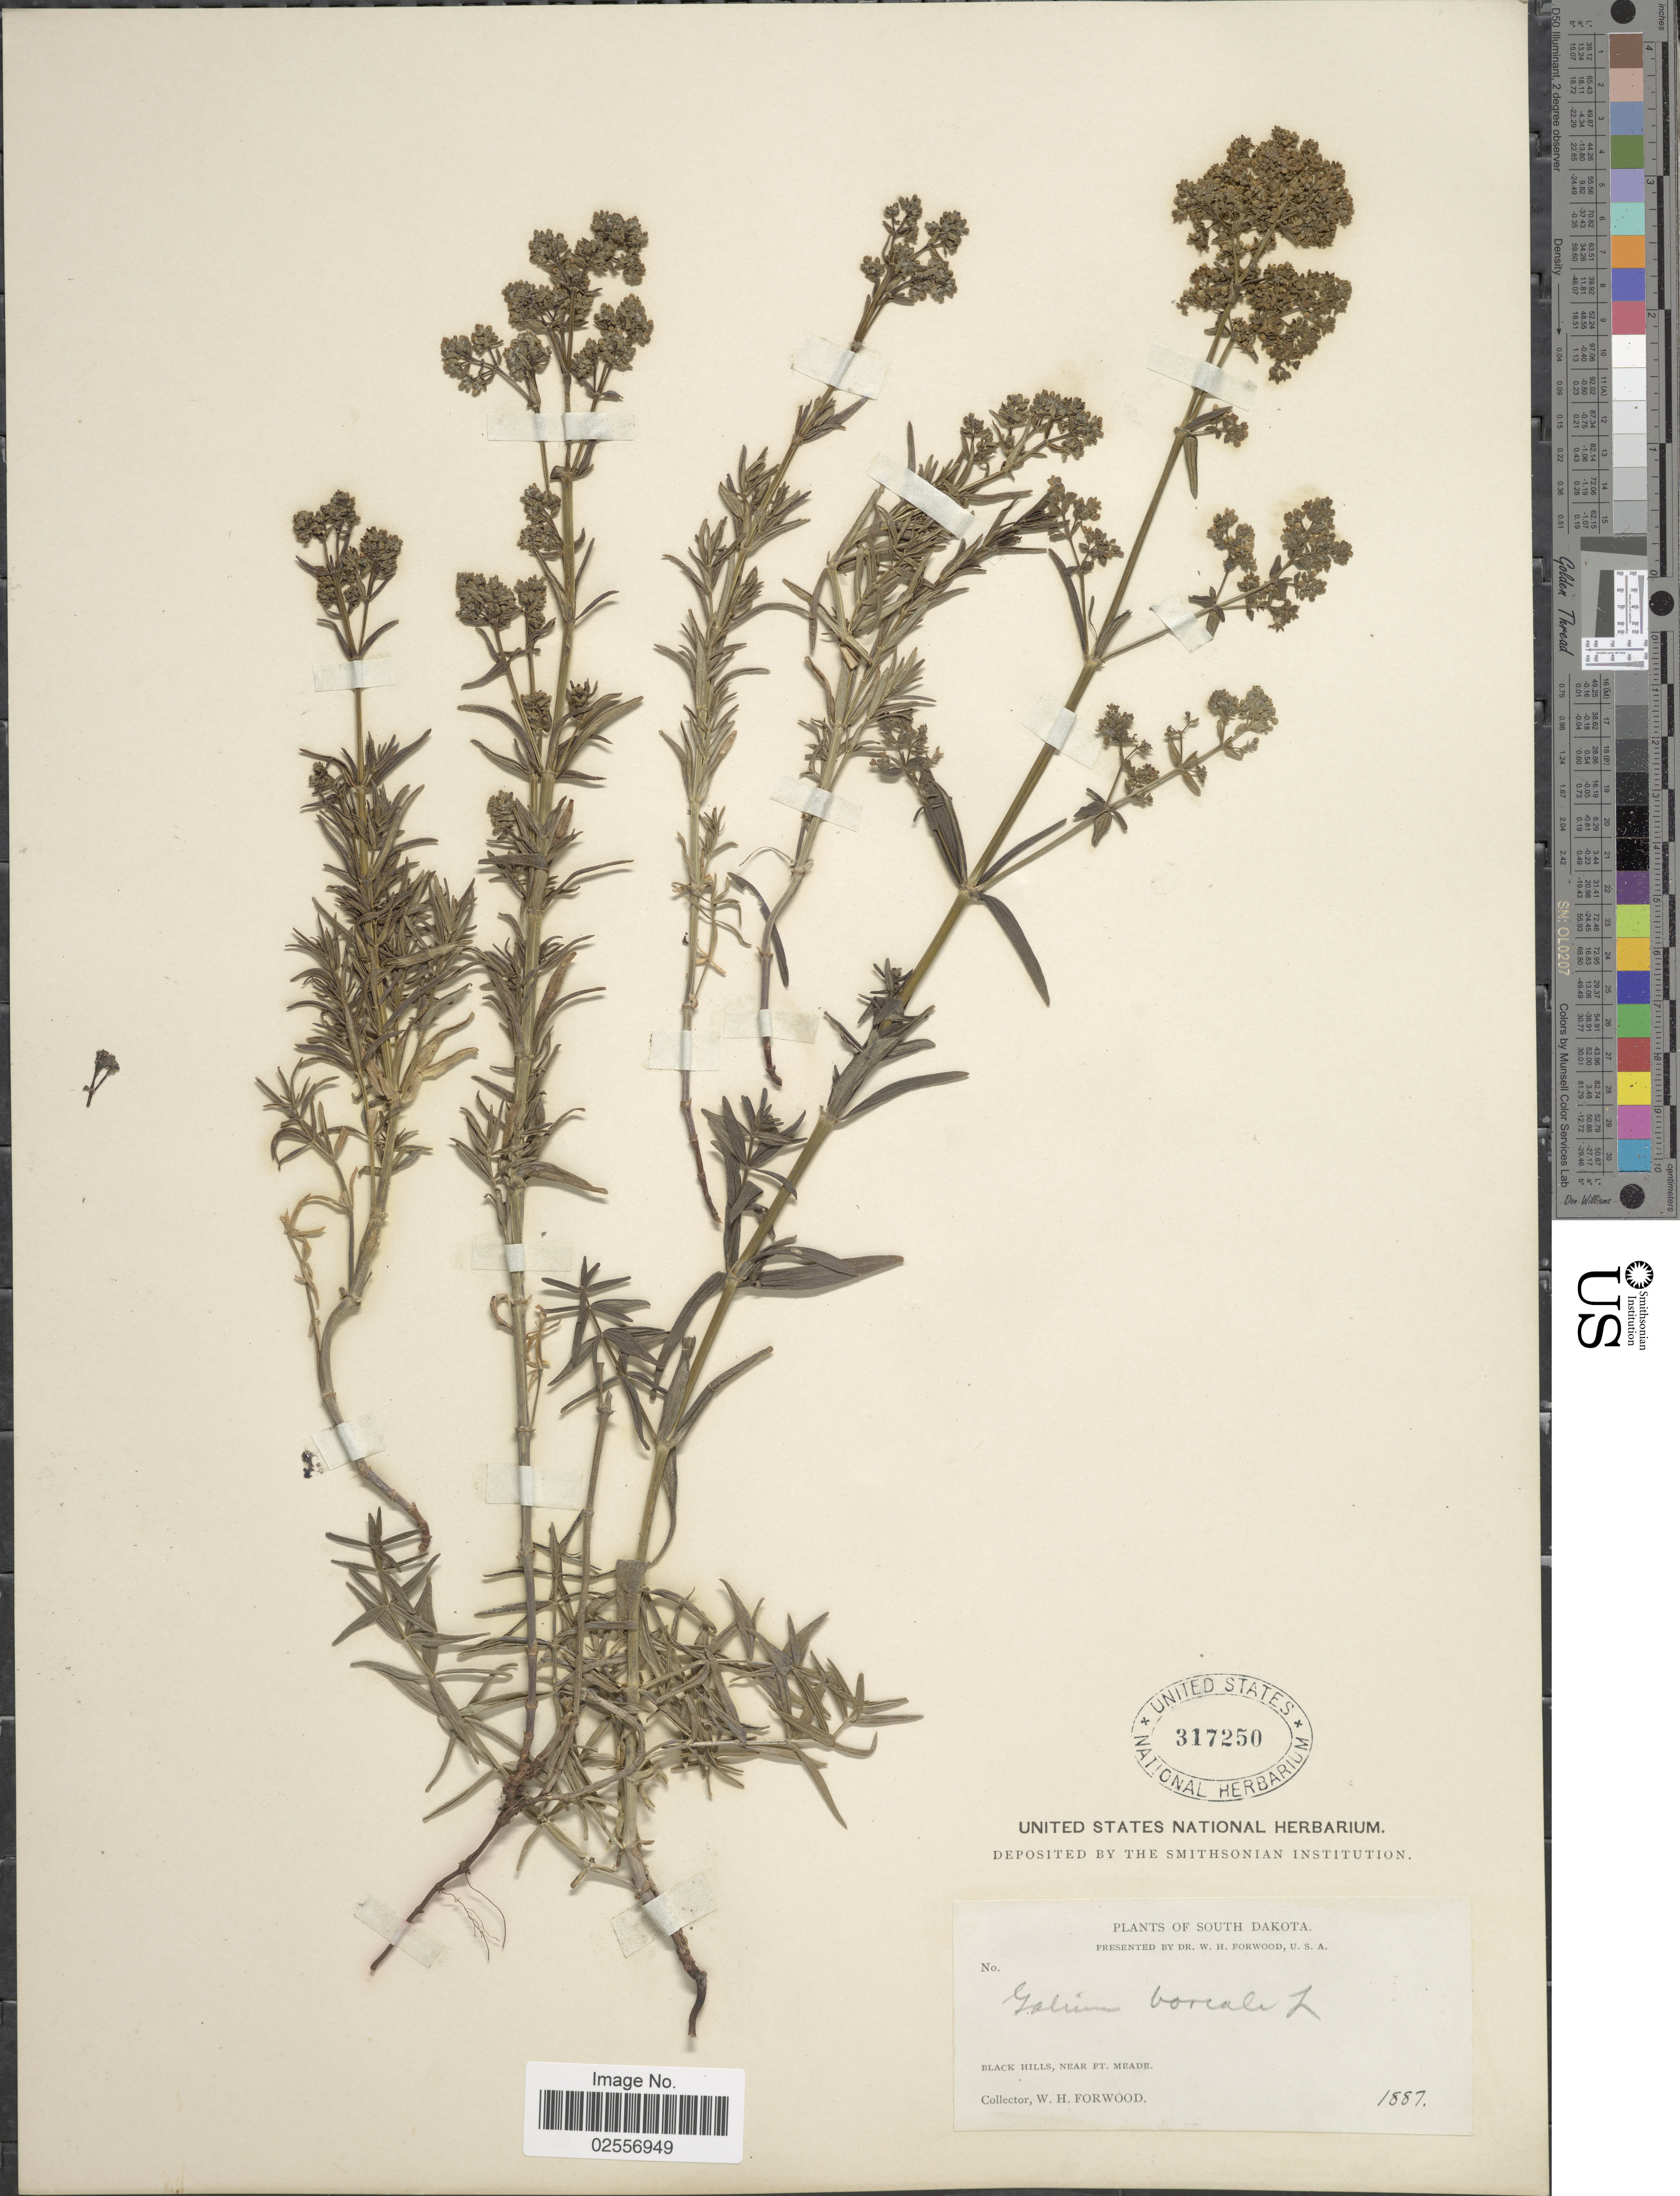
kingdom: Plantae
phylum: Tracheophyta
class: Magnoliopsida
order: Gentianales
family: Rubiaceae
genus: Galium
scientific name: Galium boreale L.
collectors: W. Forwood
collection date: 1887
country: United States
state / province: South Dakota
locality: Black Hills, near Ft. Meade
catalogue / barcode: US 317250